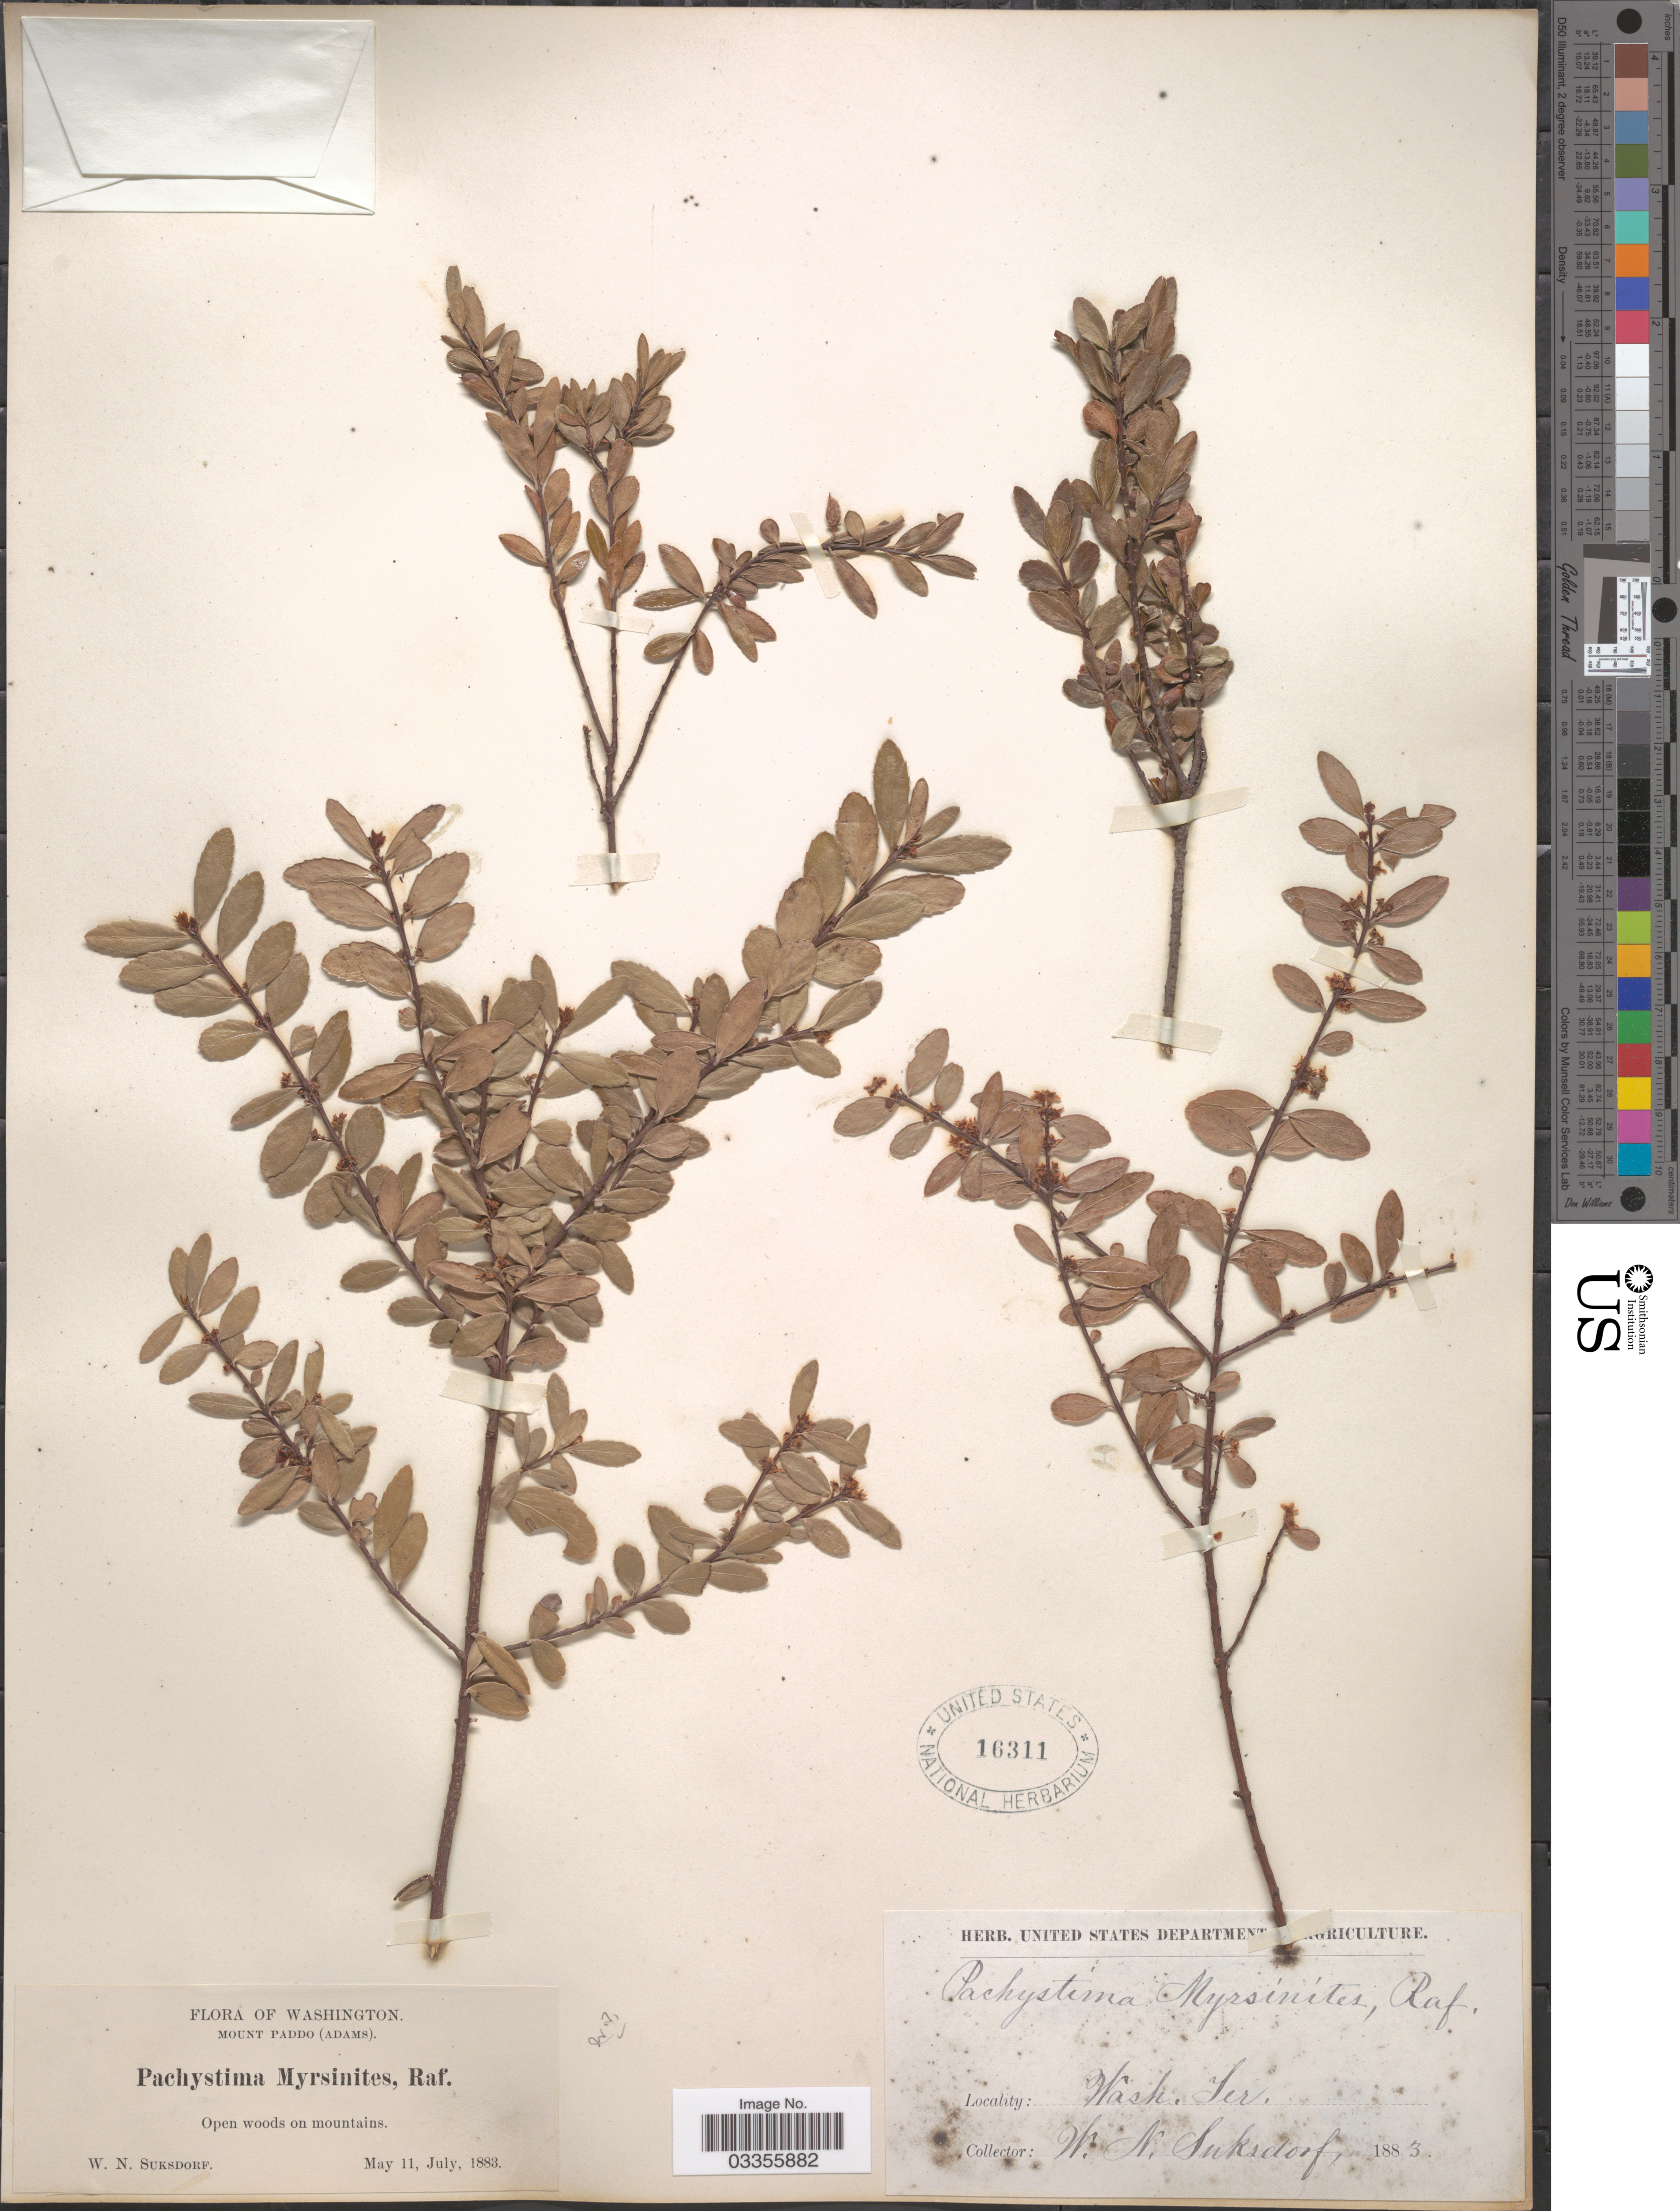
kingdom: Plantae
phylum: Tracheophyta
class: Magnoliopsida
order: Celastrales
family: Celastraceae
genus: Paxistima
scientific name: Paxistima myrsinites subsp. myrsinites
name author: (Pursh) Raf.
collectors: W. N. Suksdorf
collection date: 1883-05-11/1883-07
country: United States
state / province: Washington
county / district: Skamania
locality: Mount Paddo (Adams). Wash. Ter.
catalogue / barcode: US 16311